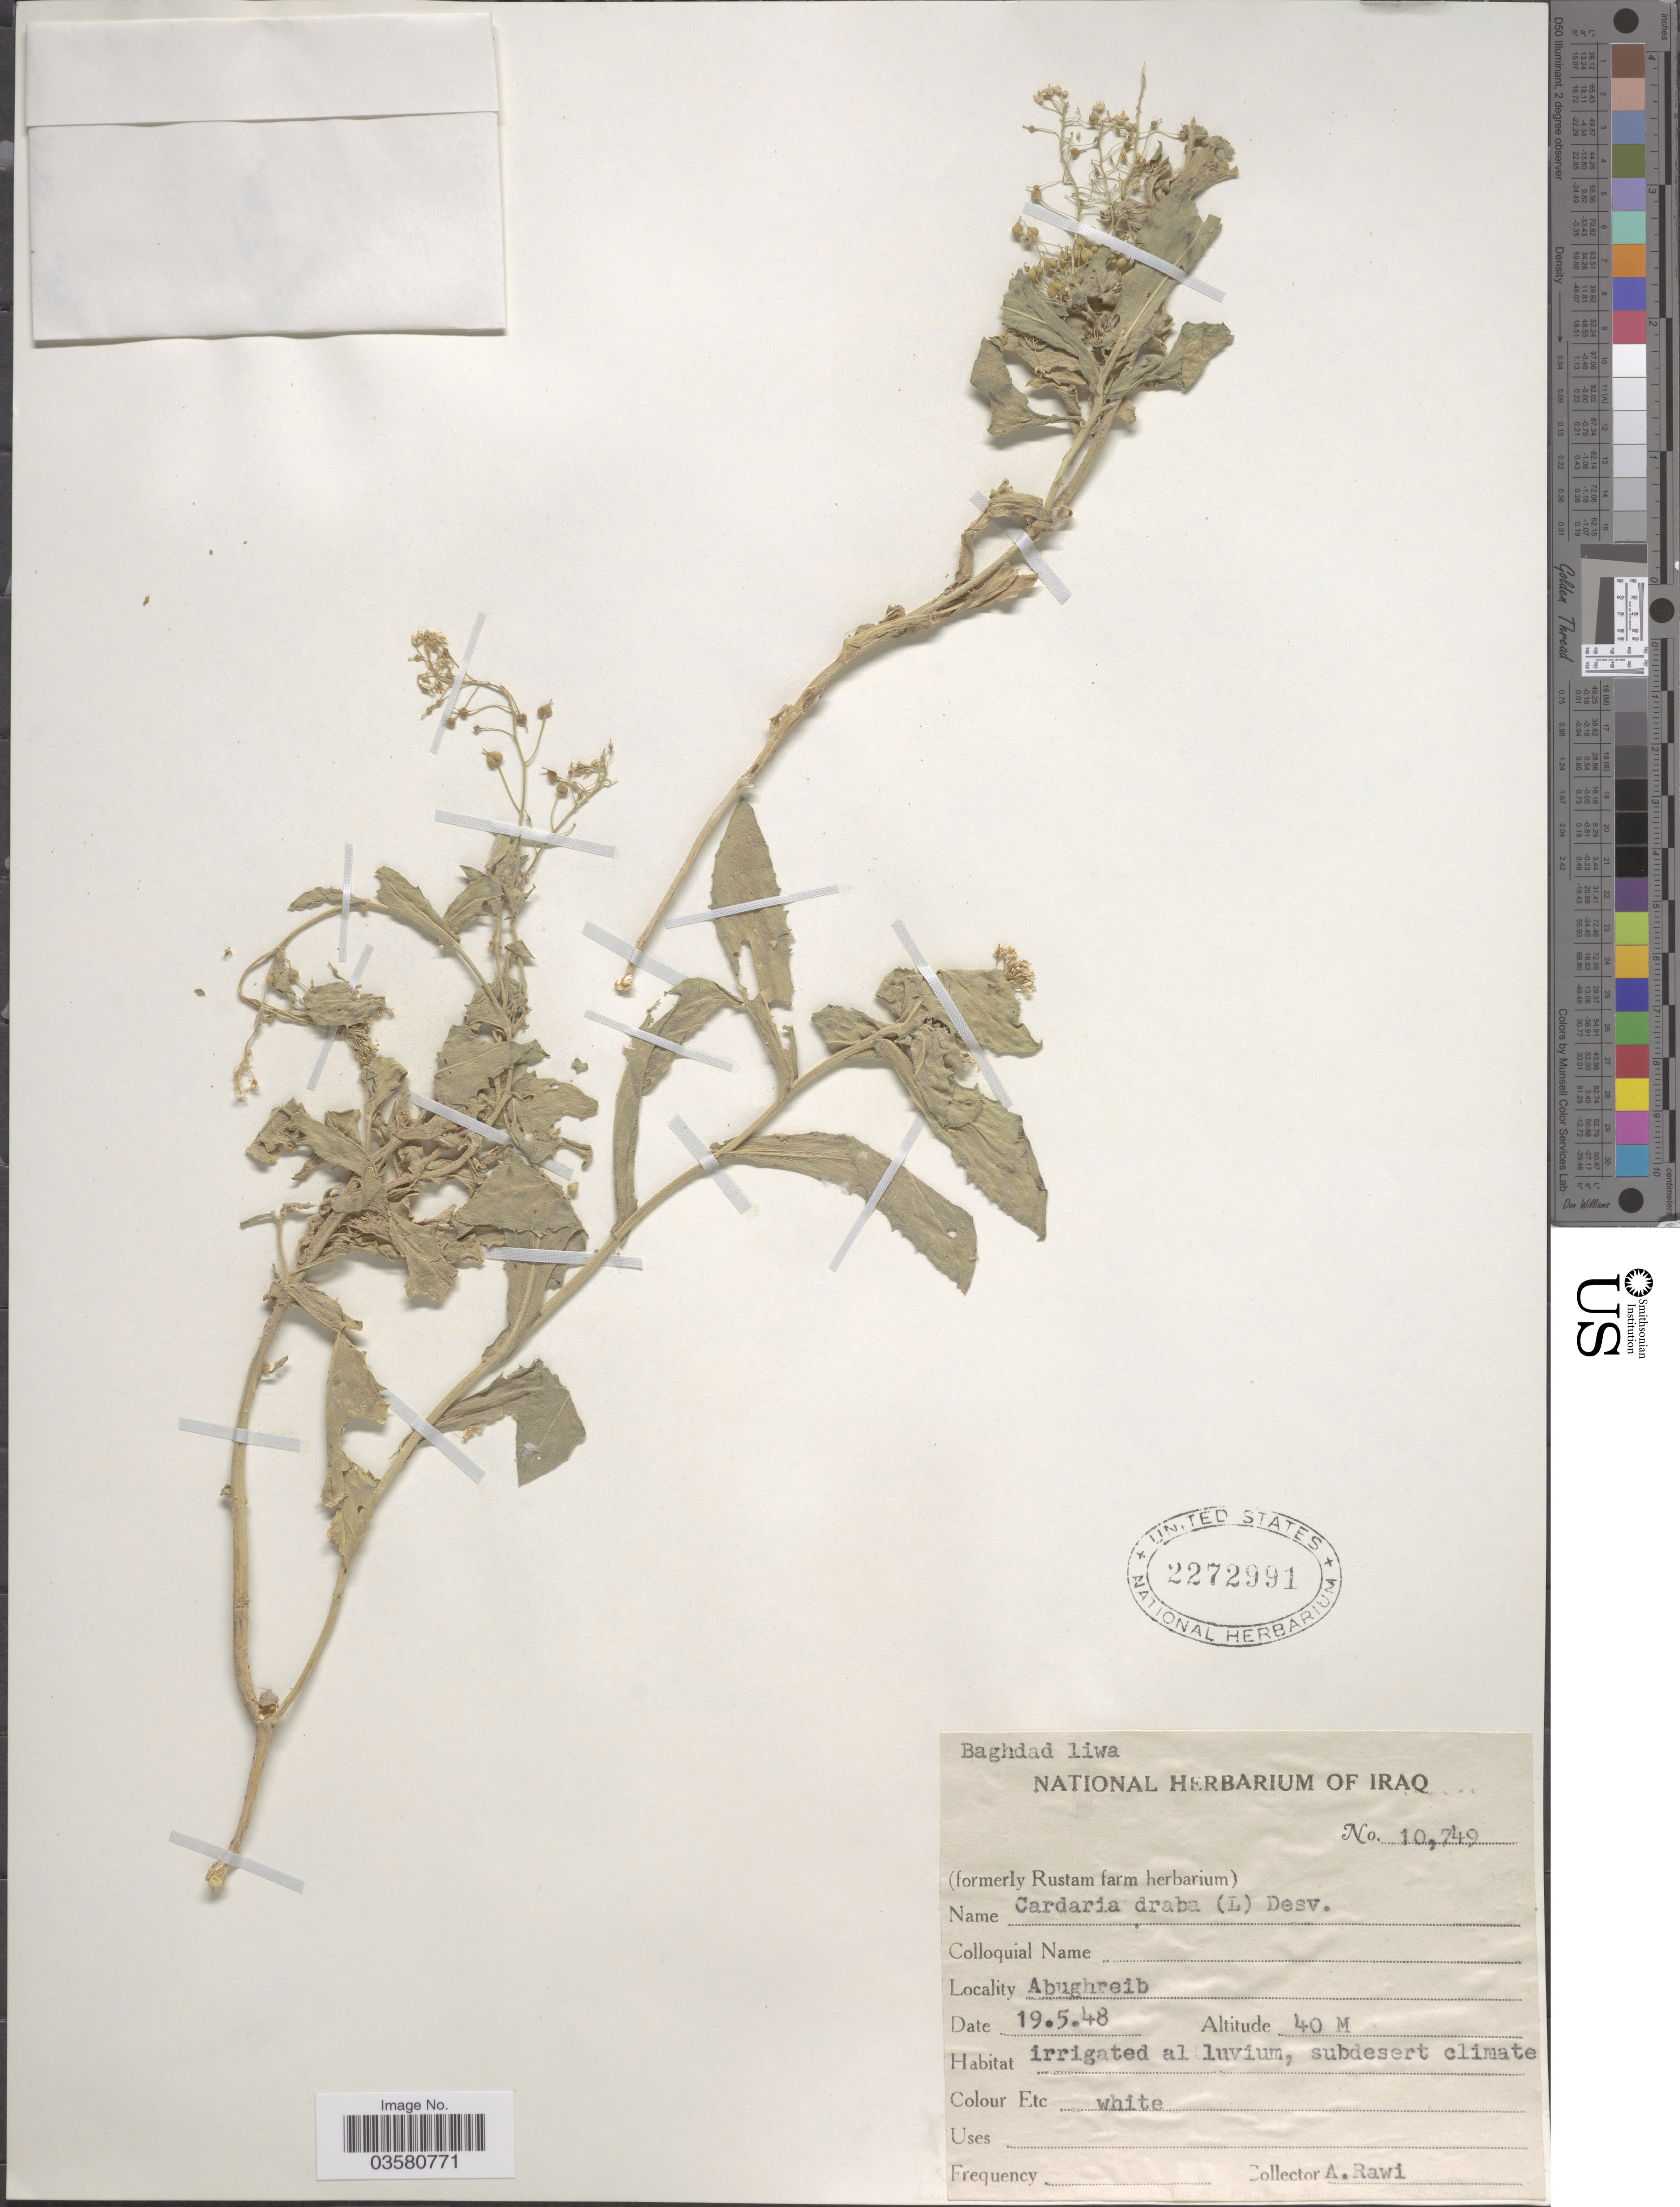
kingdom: Plantae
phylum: Tracheophyta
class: Magnoliopsida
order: Brassicales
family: Brassicaceae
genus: Lepidium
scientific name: Lepidium draba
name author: L.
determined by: Strong, M. T., (US), Smithsonian Institution - National Museum of Natural History (UNITED STATES)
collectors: A. Rawi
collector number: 10749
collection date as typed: Transcribed d/m/y: 19/5/48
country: Iraq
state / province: Baghdad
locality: Baghdad Liwa. Abughreib.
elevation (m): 40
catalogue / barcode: US 2272991